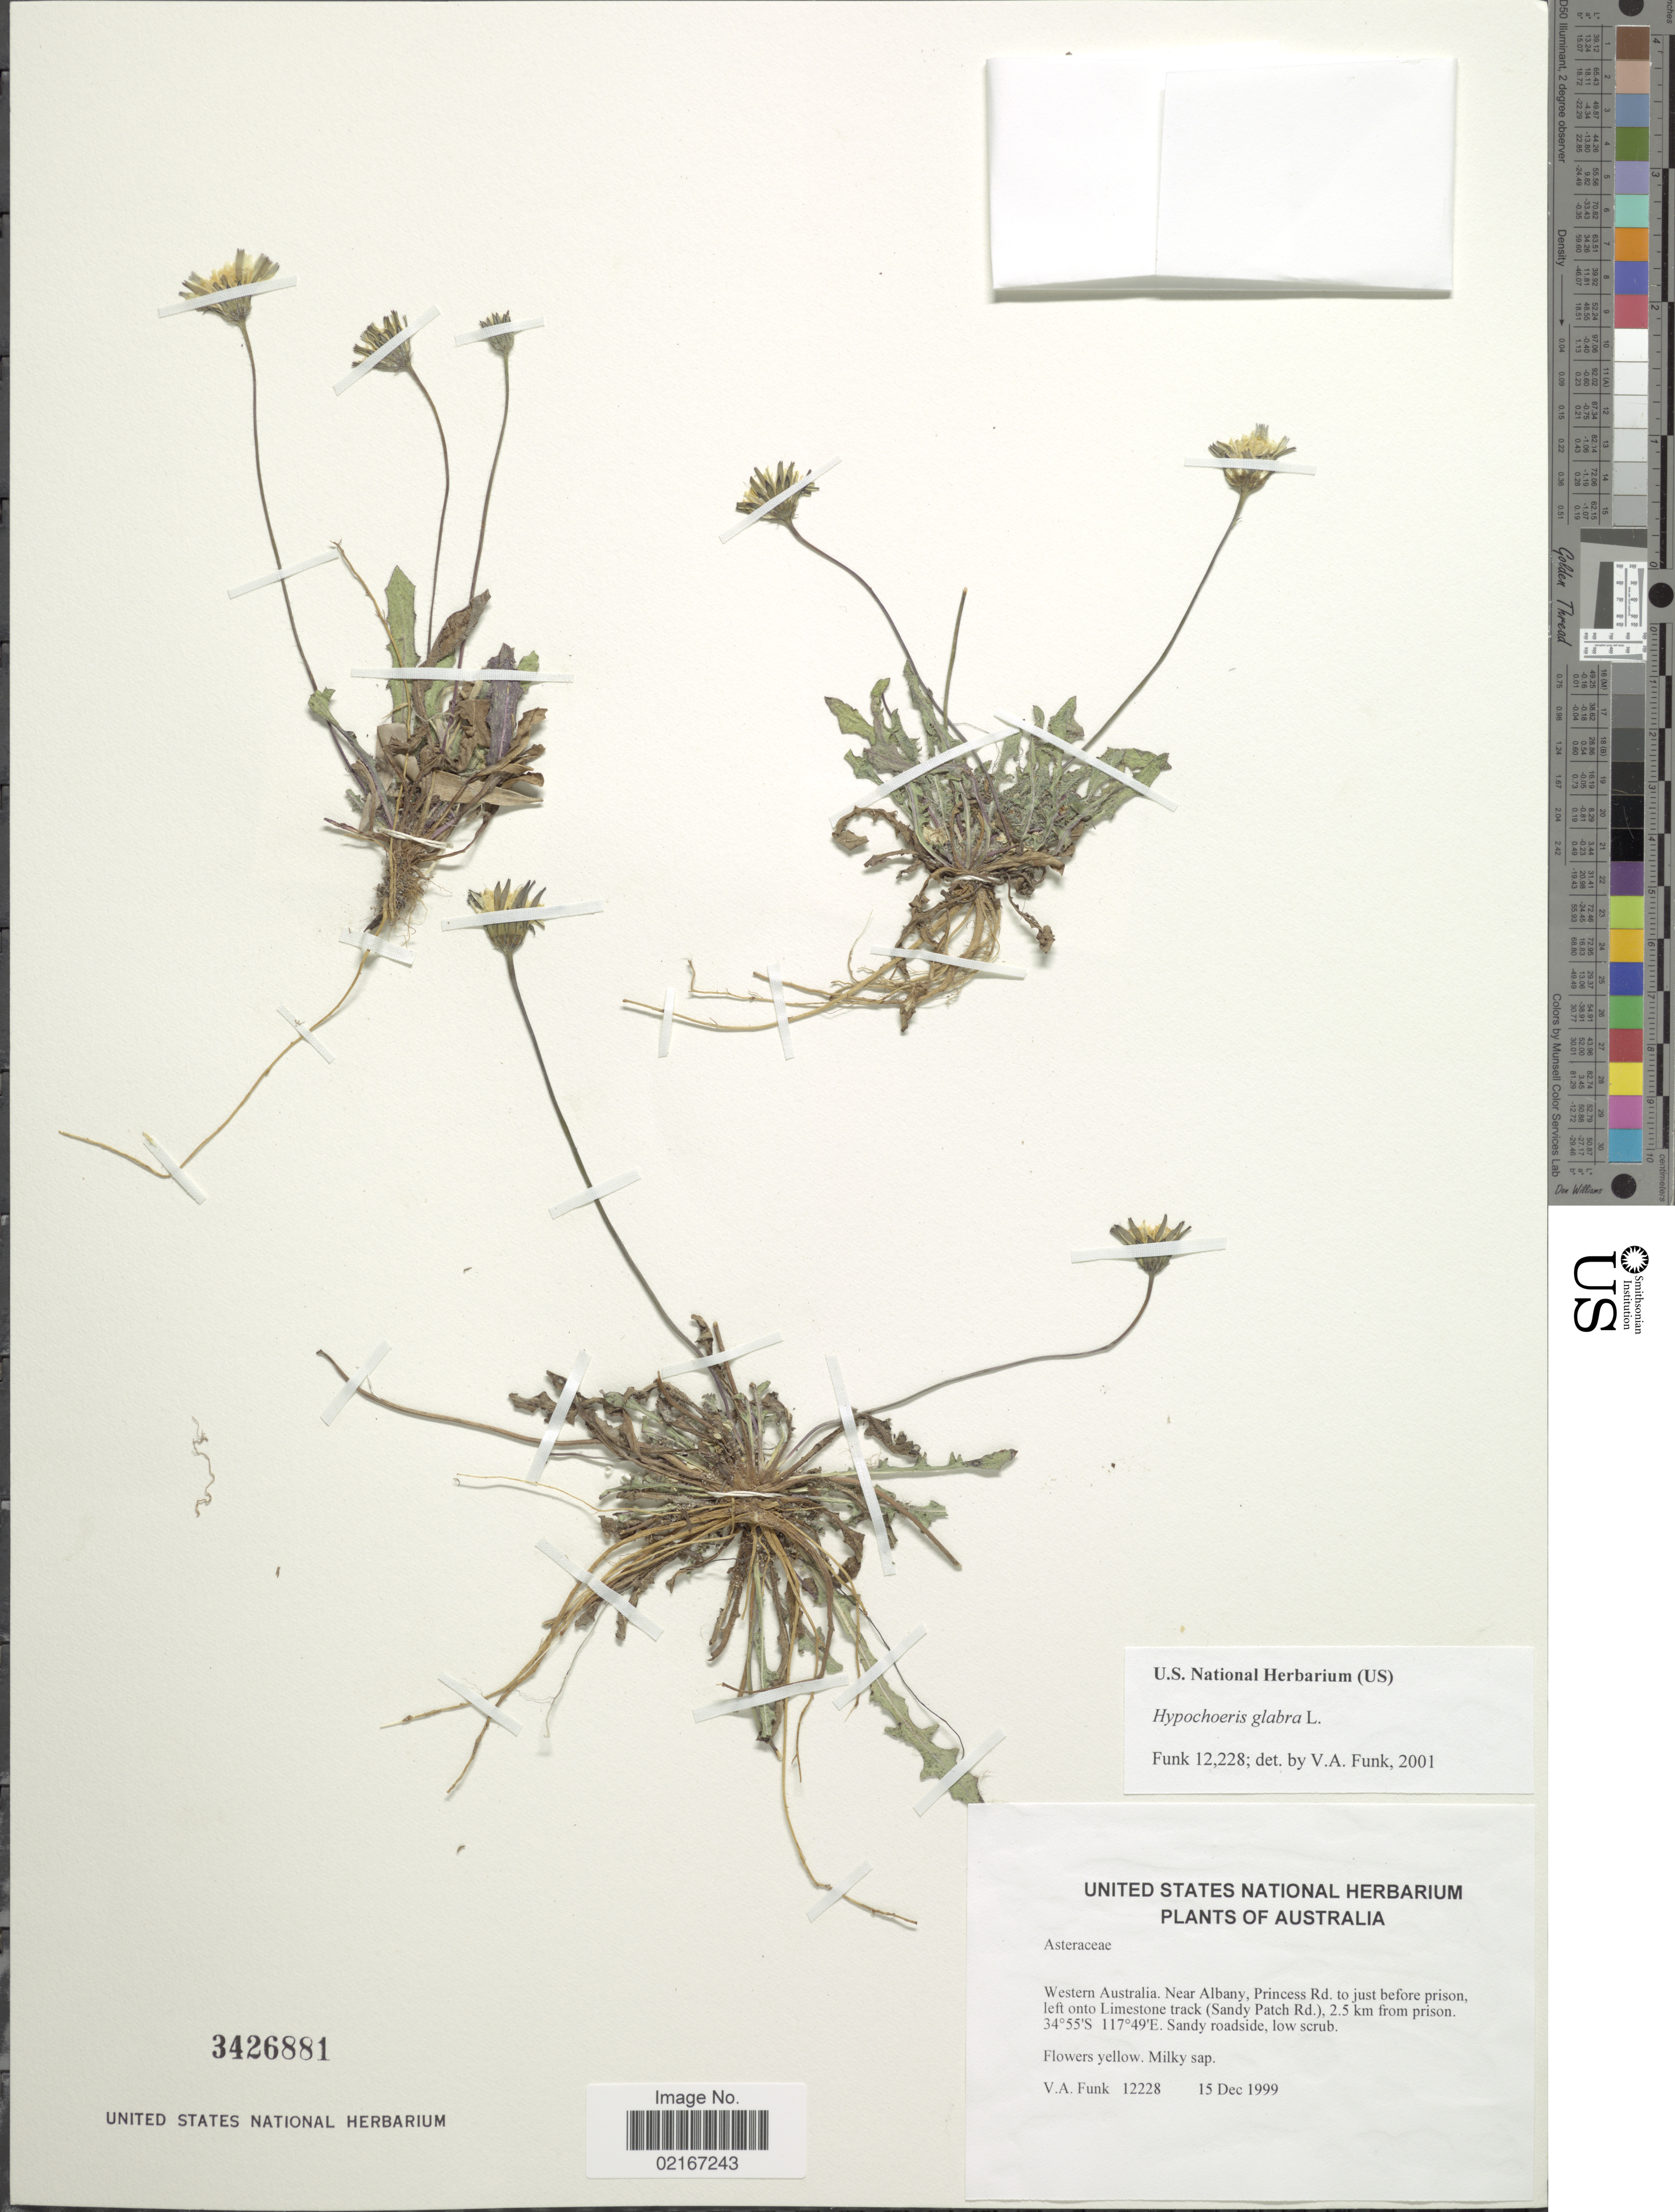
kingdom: Plantae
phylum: Tracheophyta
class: Magnoliopsida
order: Asterales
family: Asteraceae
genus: Leontodon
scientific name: Leontodon saxatilis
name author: Lam.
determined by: Mailhos, Ary, (MVFA), Universidad de la Republica (URUGUAY)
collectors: V. Funk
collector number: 12228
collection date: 1999-12-15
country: Australia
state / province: Western Australia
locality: Near Albany, Princess Rd. to just before prison, left onto Limestone track (Sandy Patch Rd.), 2.5 km from prison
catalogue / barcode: US 3426881